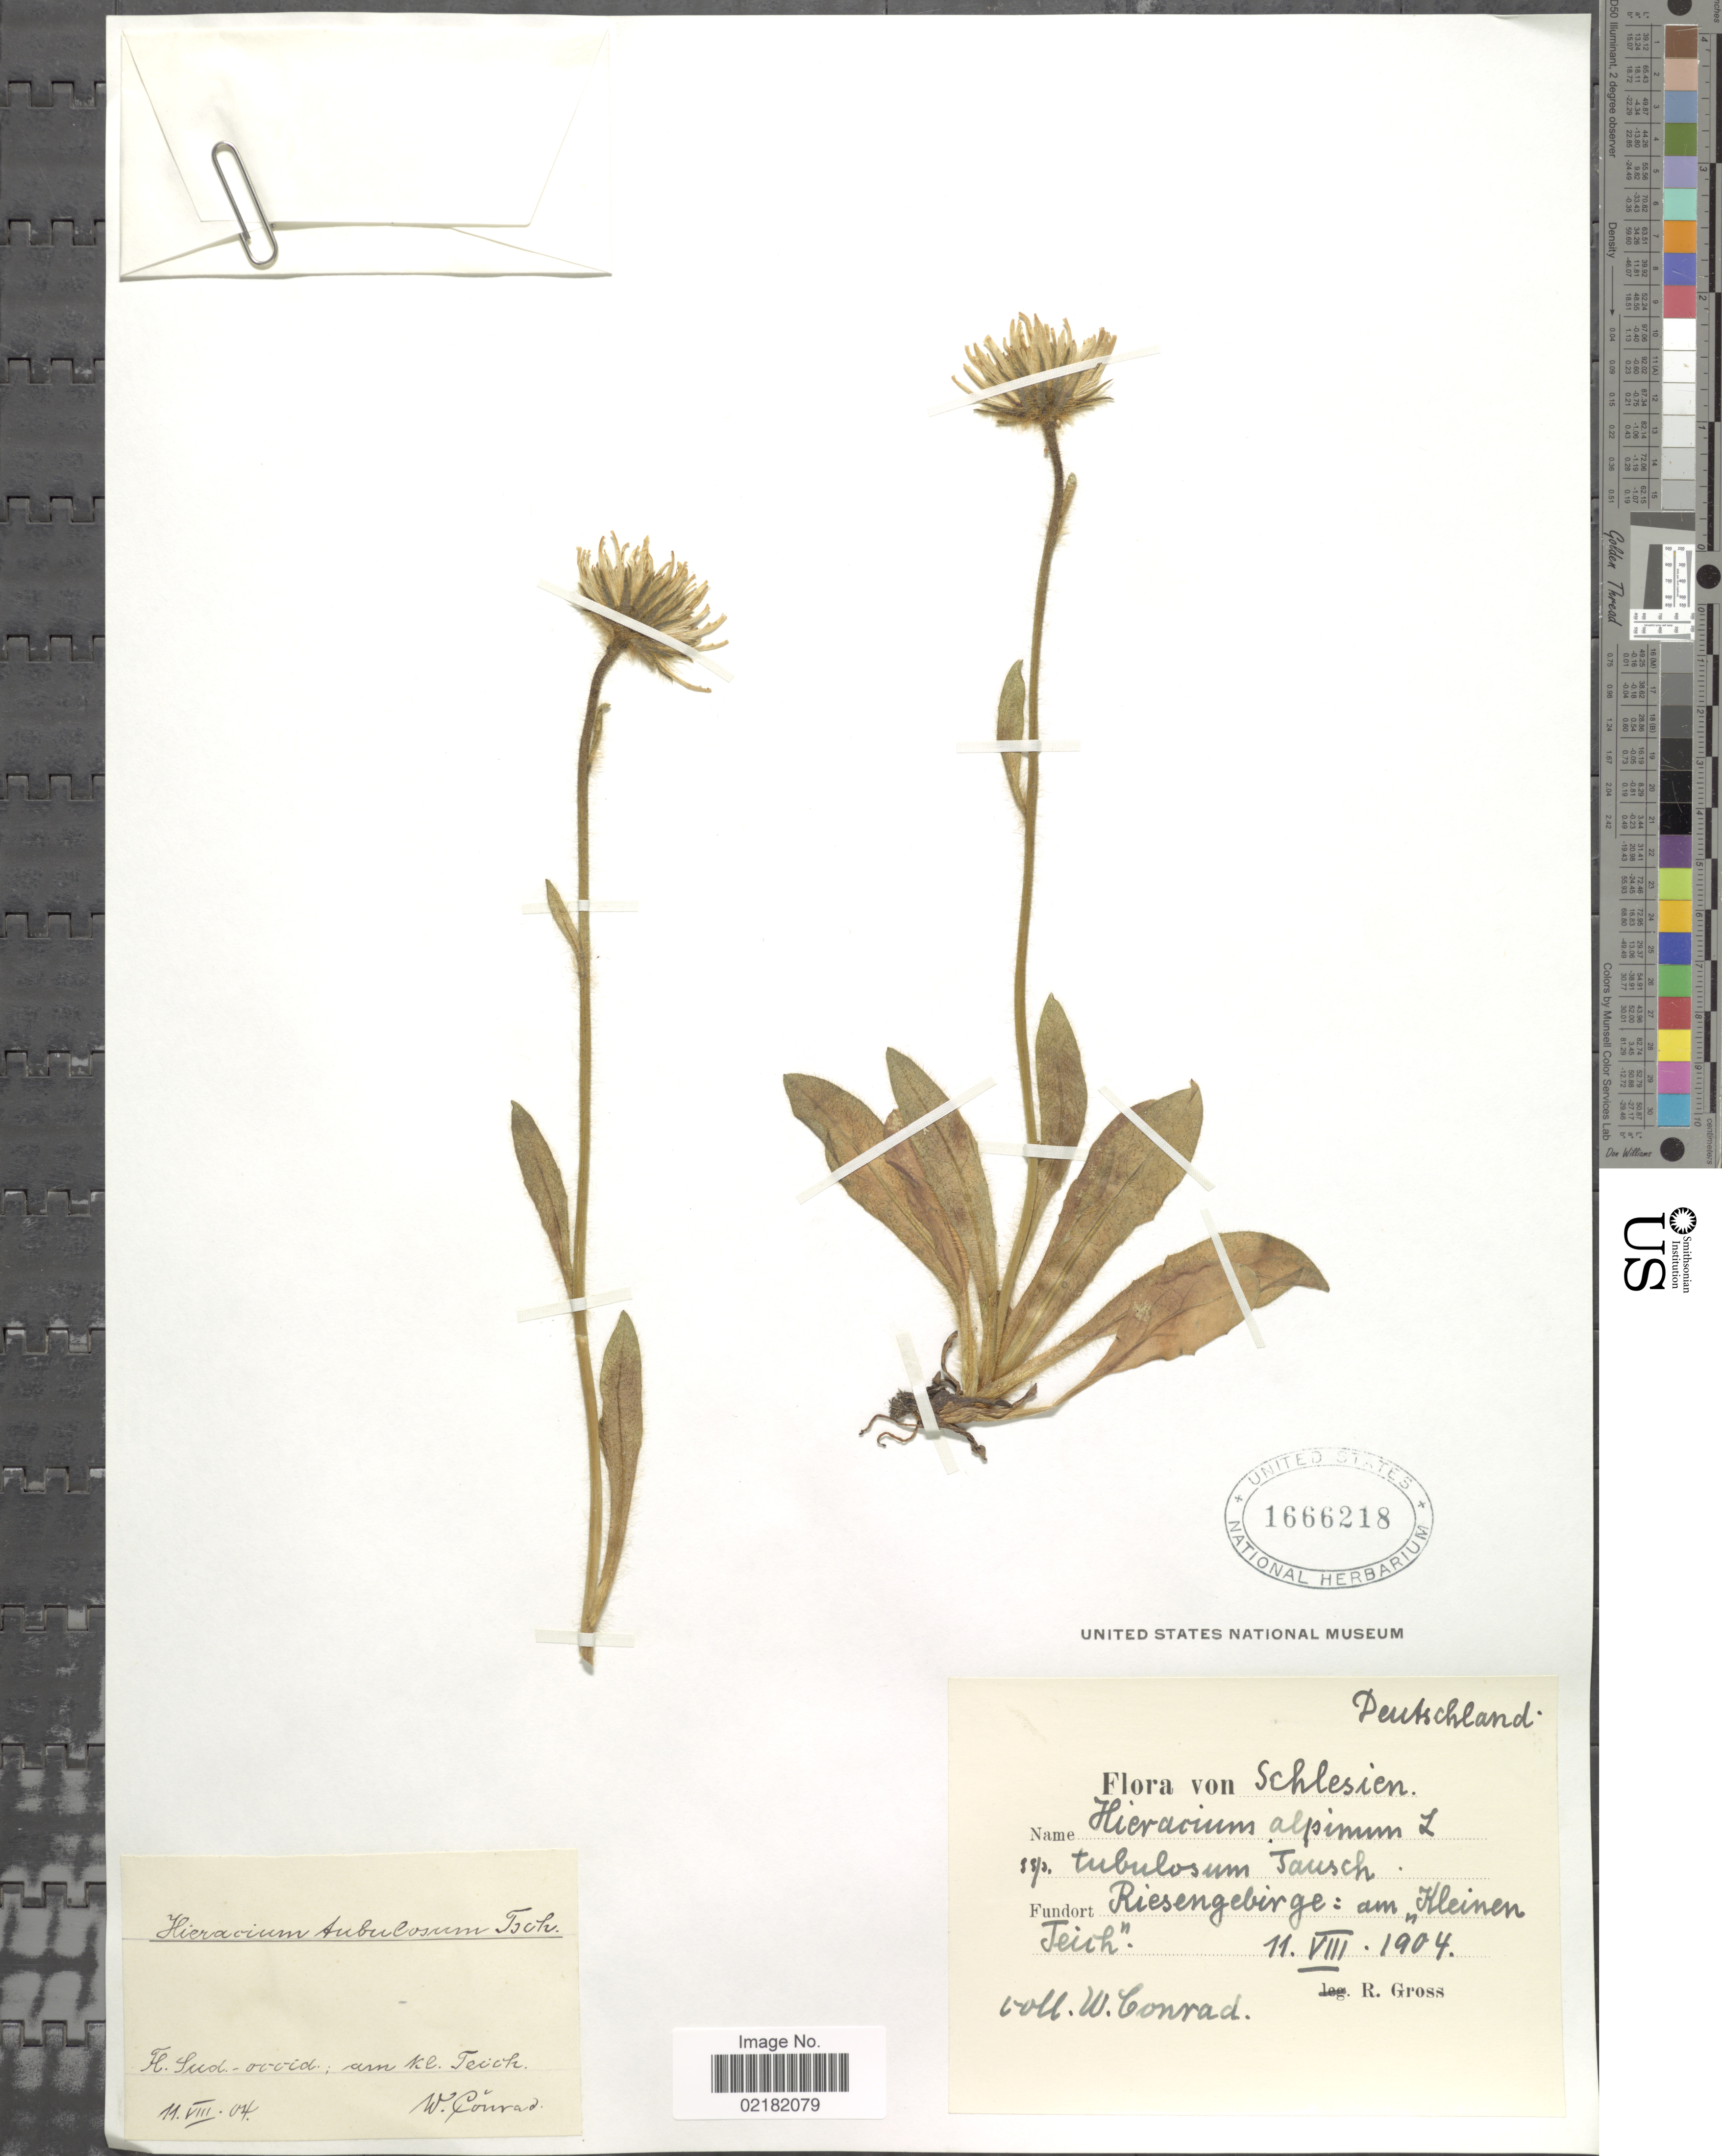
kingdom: Plantae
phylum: Tracheophyta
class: Magnoliopsida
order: Asterales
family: Asteraceae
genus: Hieracium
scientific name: Hieracium alpinum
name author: L.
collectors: W. Conrad & R. Gross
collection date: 1904-08-11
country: Germany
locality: Fl. Sud-occid., Deutschland, Schlesien, Fundort Riesengebirge: am "Kleinen Teich". [interpreted]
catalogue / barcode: US 1666218